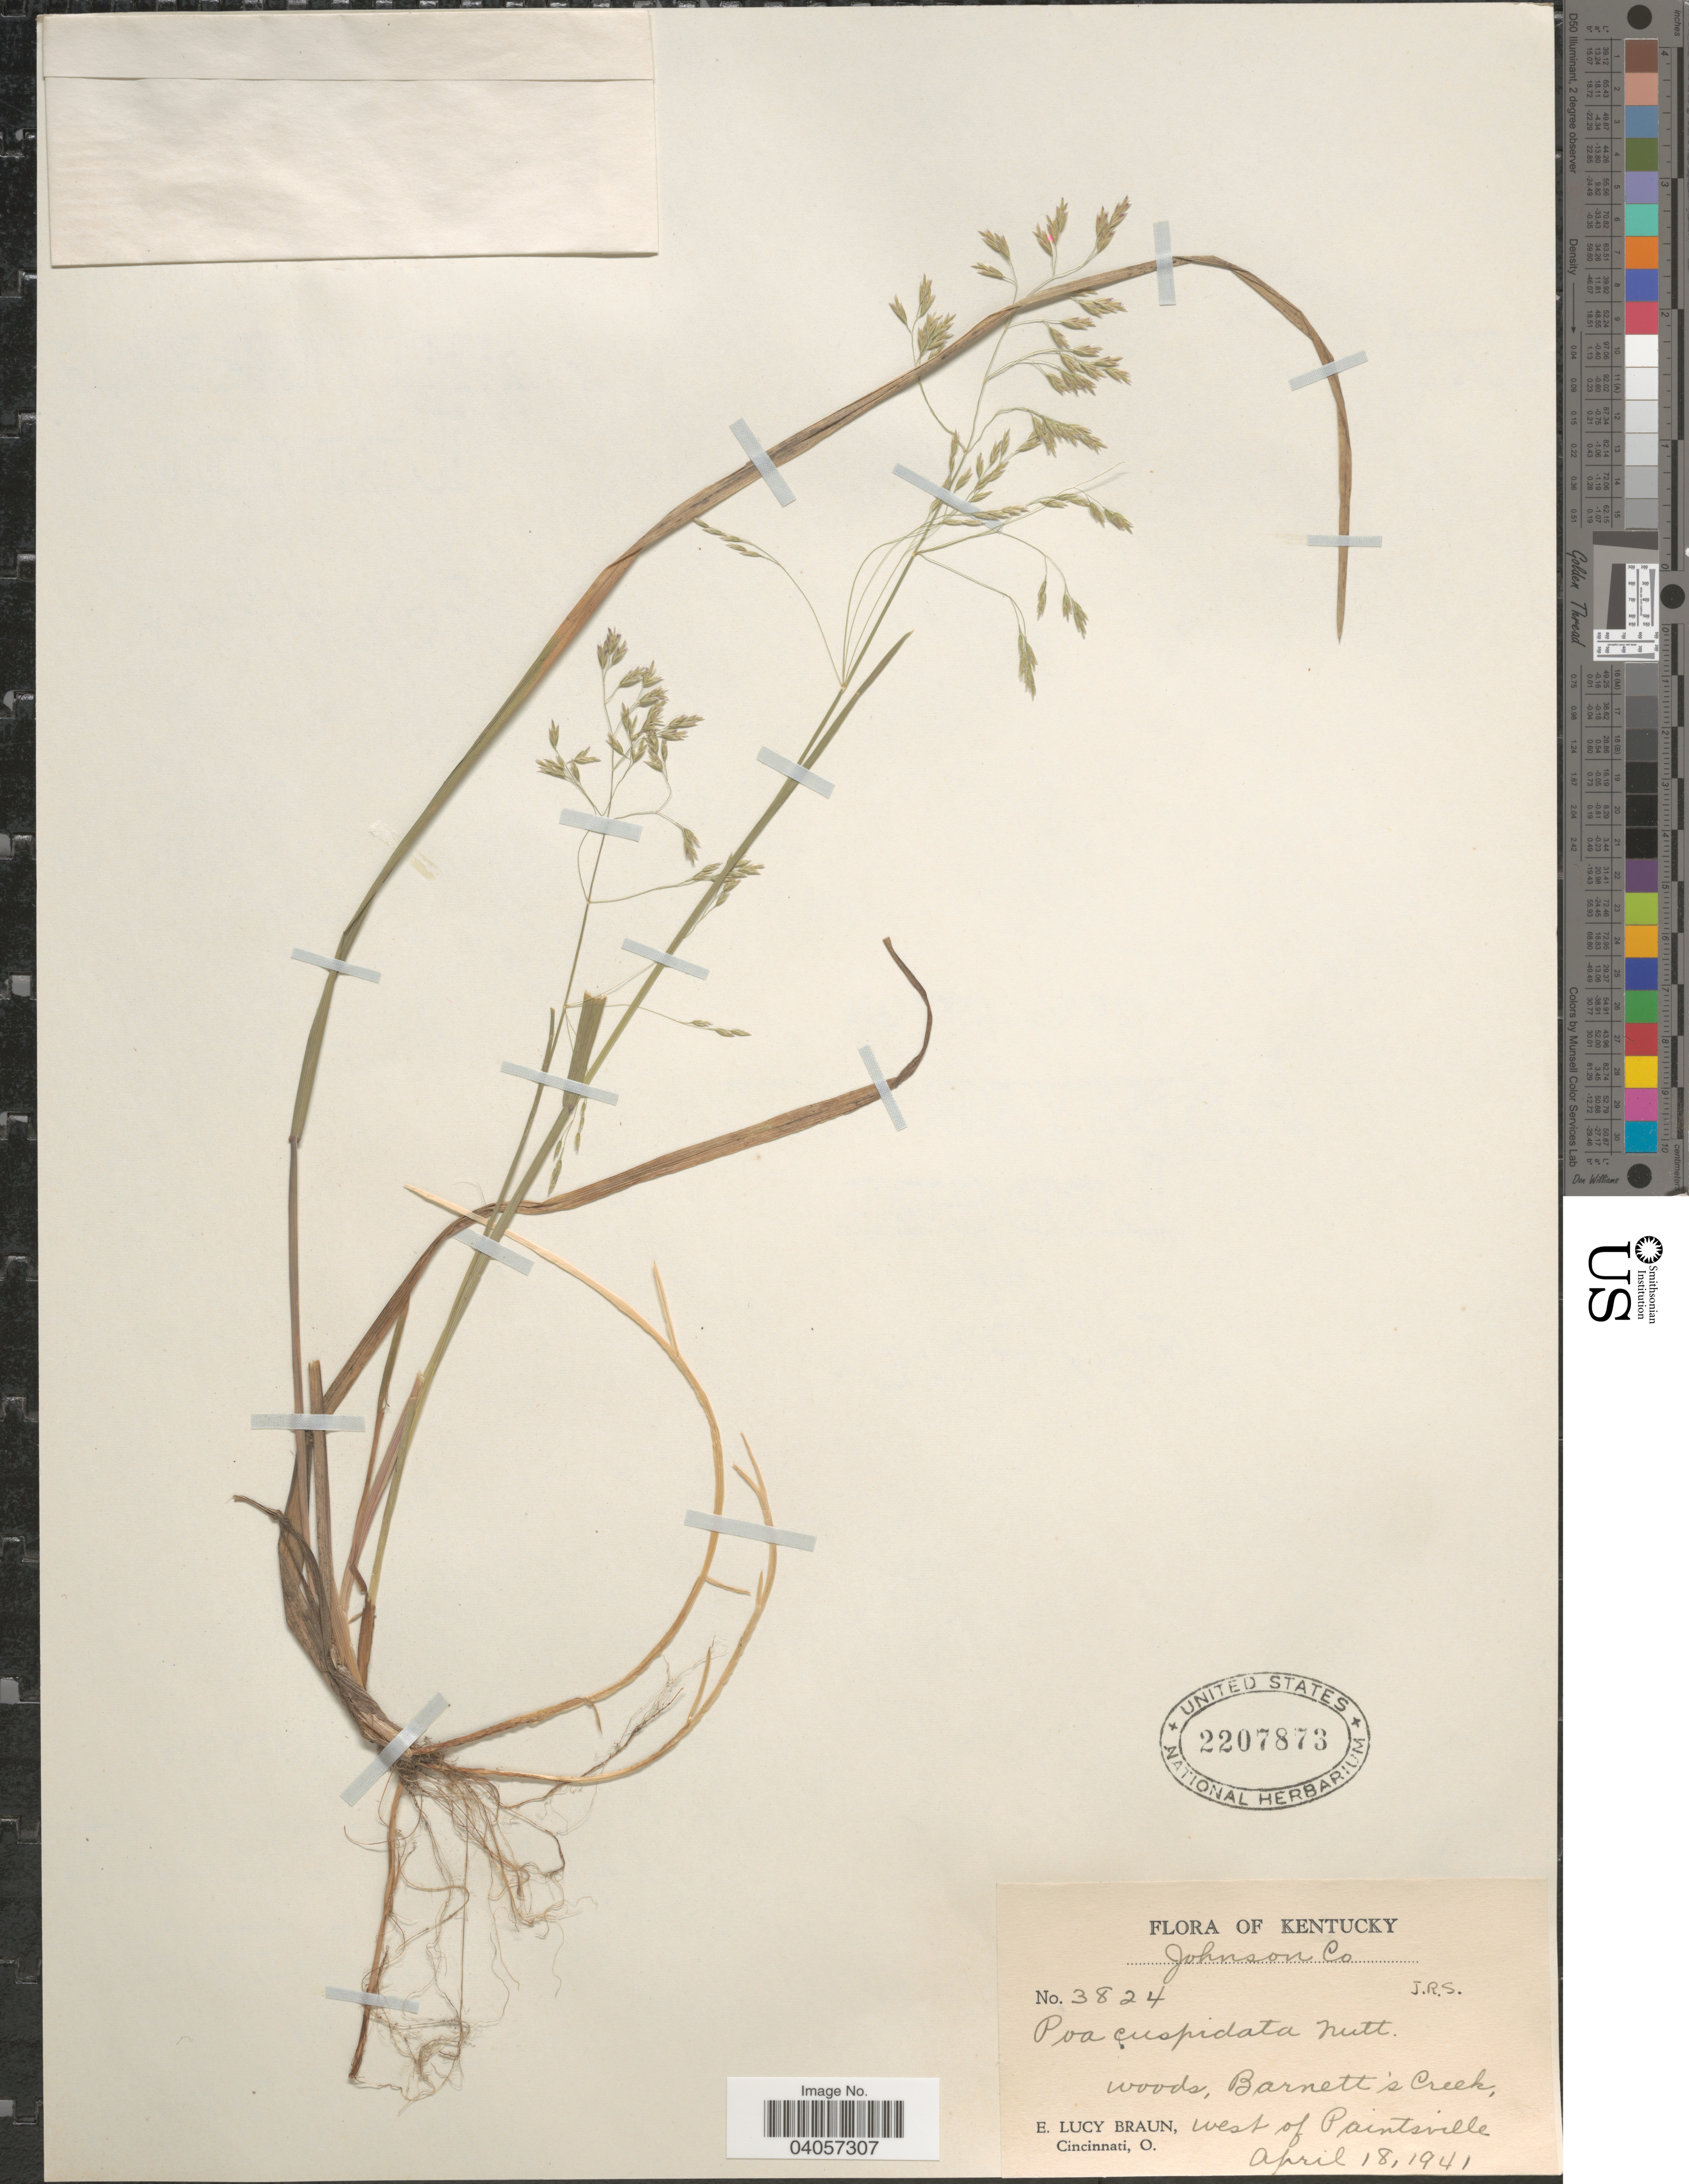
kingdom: Plantae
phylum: Tracheophyta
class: Liliopsida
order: Poales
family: Poaceae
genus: Poa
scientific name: Poa cuspidata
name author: Nutt.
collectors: E. L. Braun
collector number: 3824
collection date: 1941-04-18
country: United States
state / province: Kentucky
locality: Johnson Co. Barnett's Creek, west of Paintsville.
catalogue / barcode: US 2207873